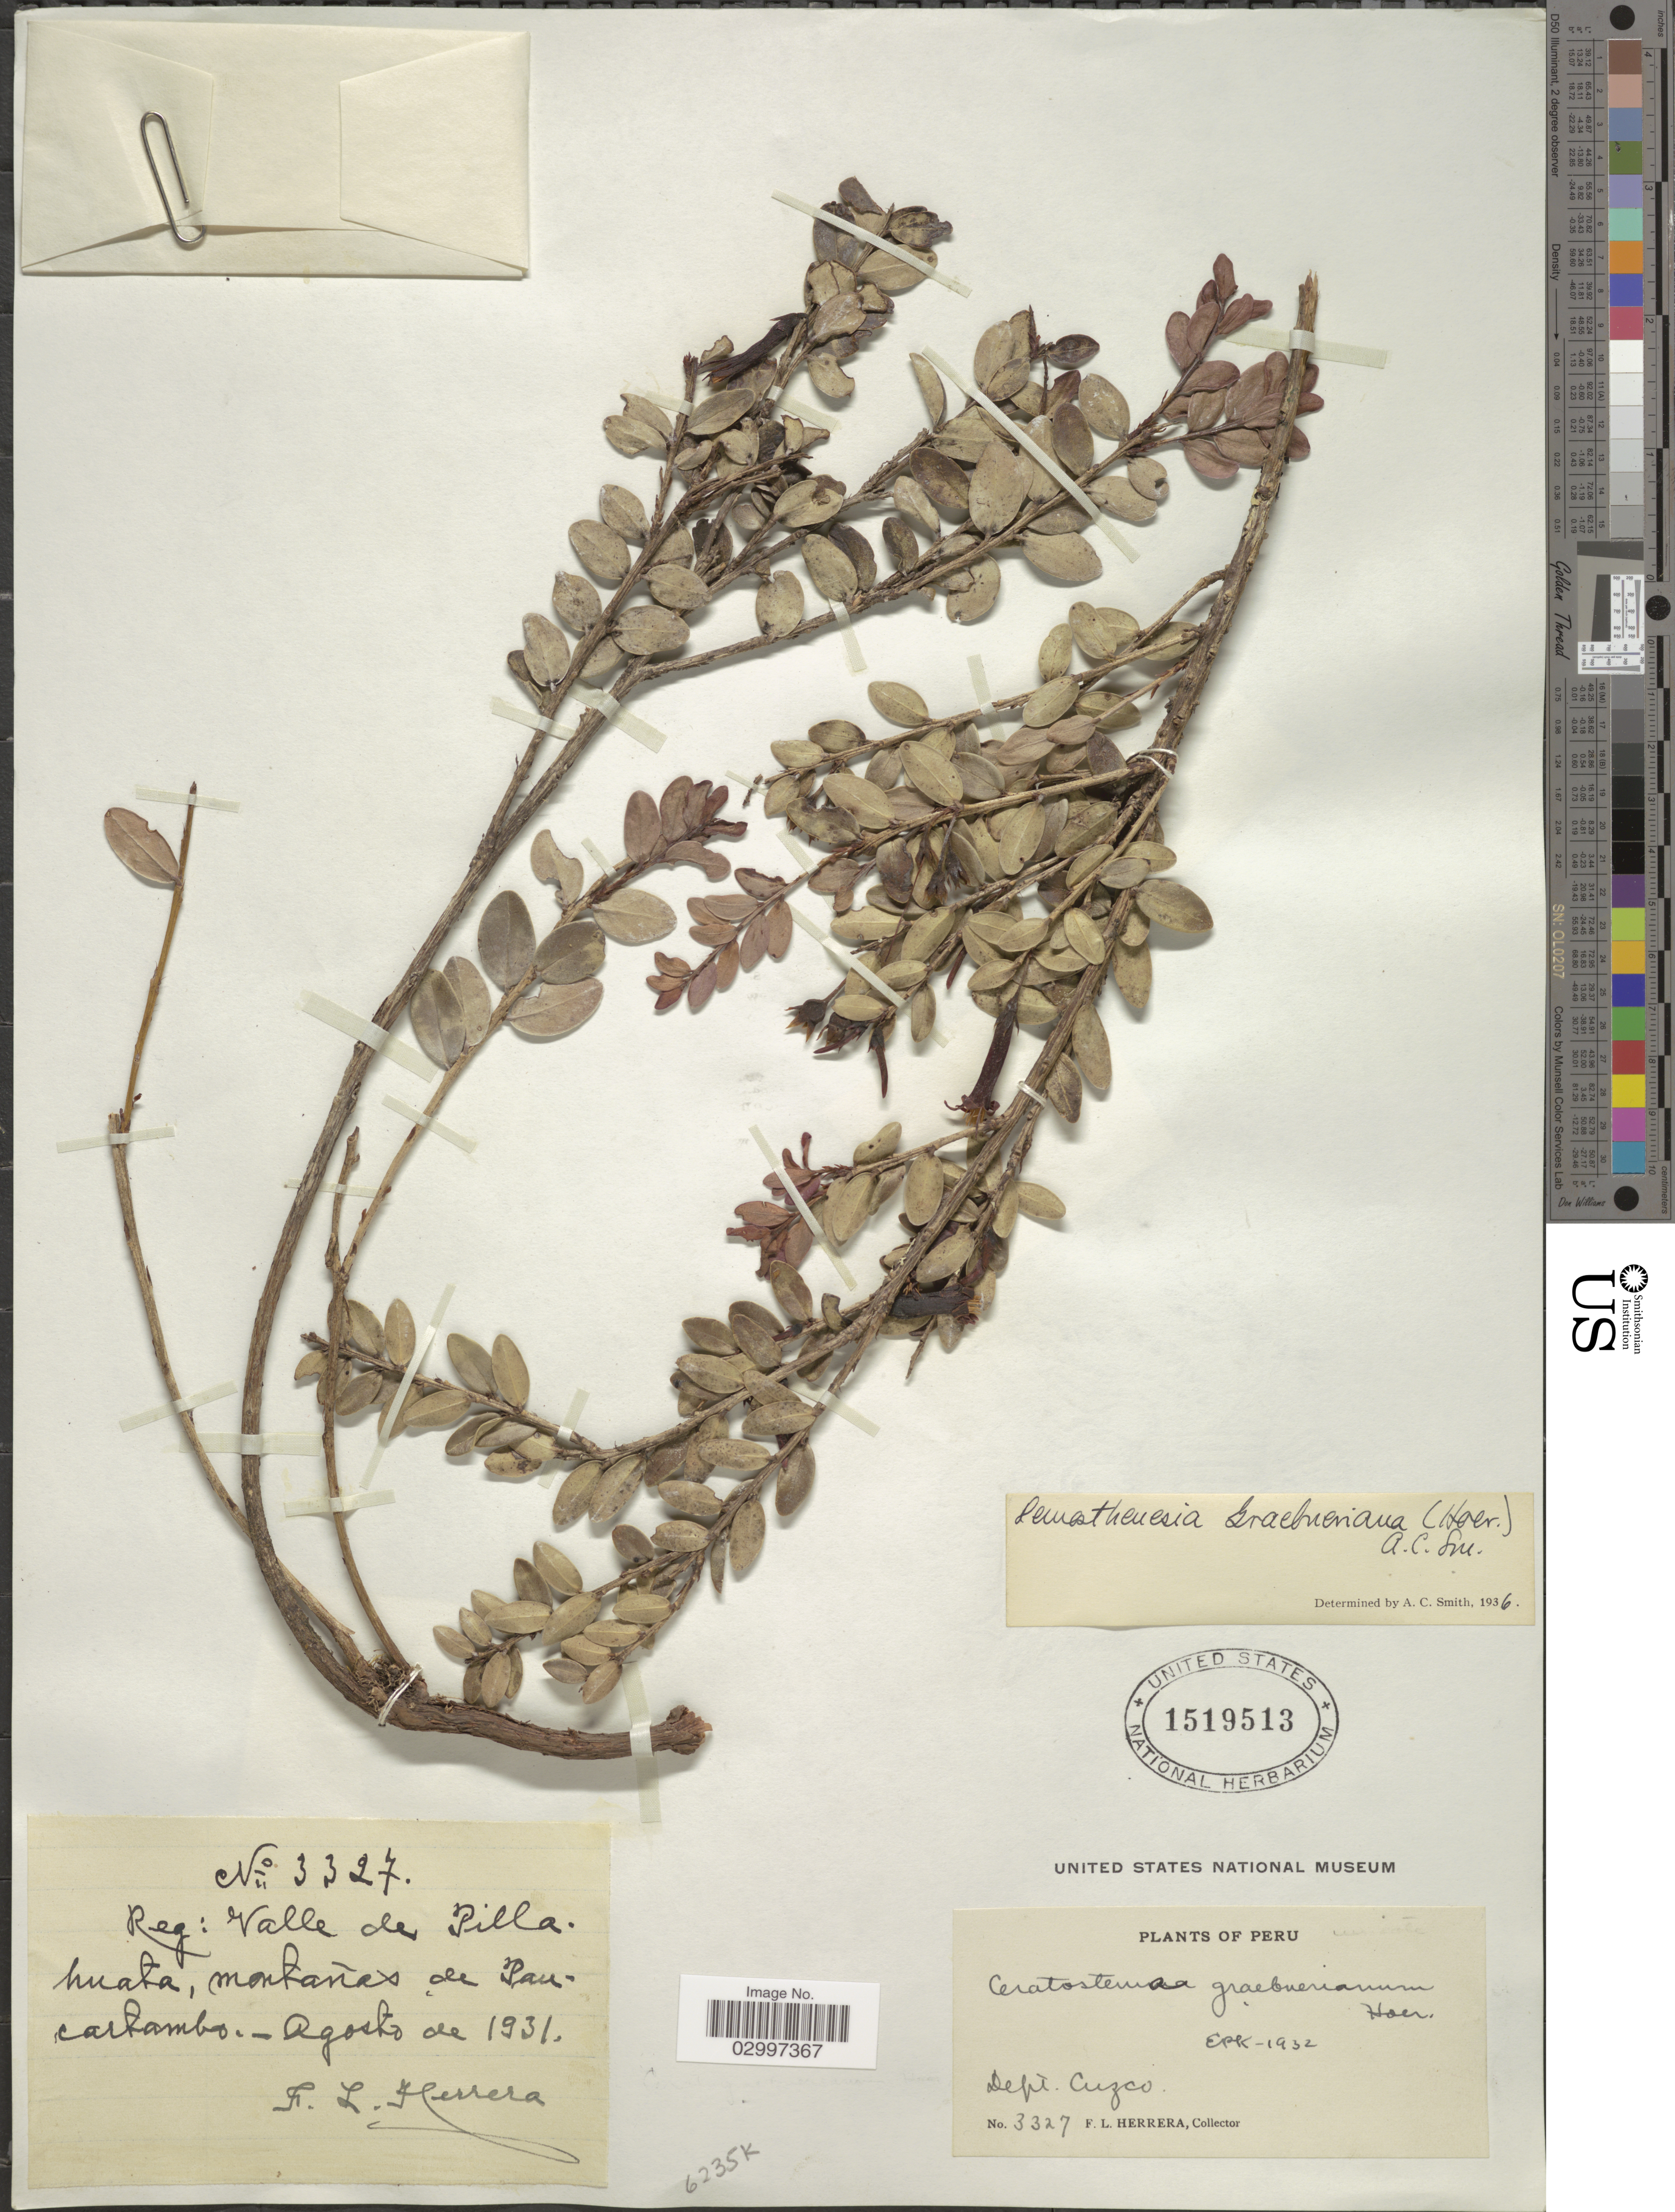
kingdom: Plantae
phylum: Tracheophyta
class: Magnoliopsida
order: Ericales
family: Ericaceae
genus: Demosthenesia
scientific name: Demosthenesia graebneriana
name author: (Hoerold) A.C. Sm.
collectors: F. L. Herrera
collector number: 3327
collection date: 1931-08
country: Peru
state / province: Cusco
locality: Valle de Pillahuata, montañas de Paucartambo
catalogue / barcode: US 1519513